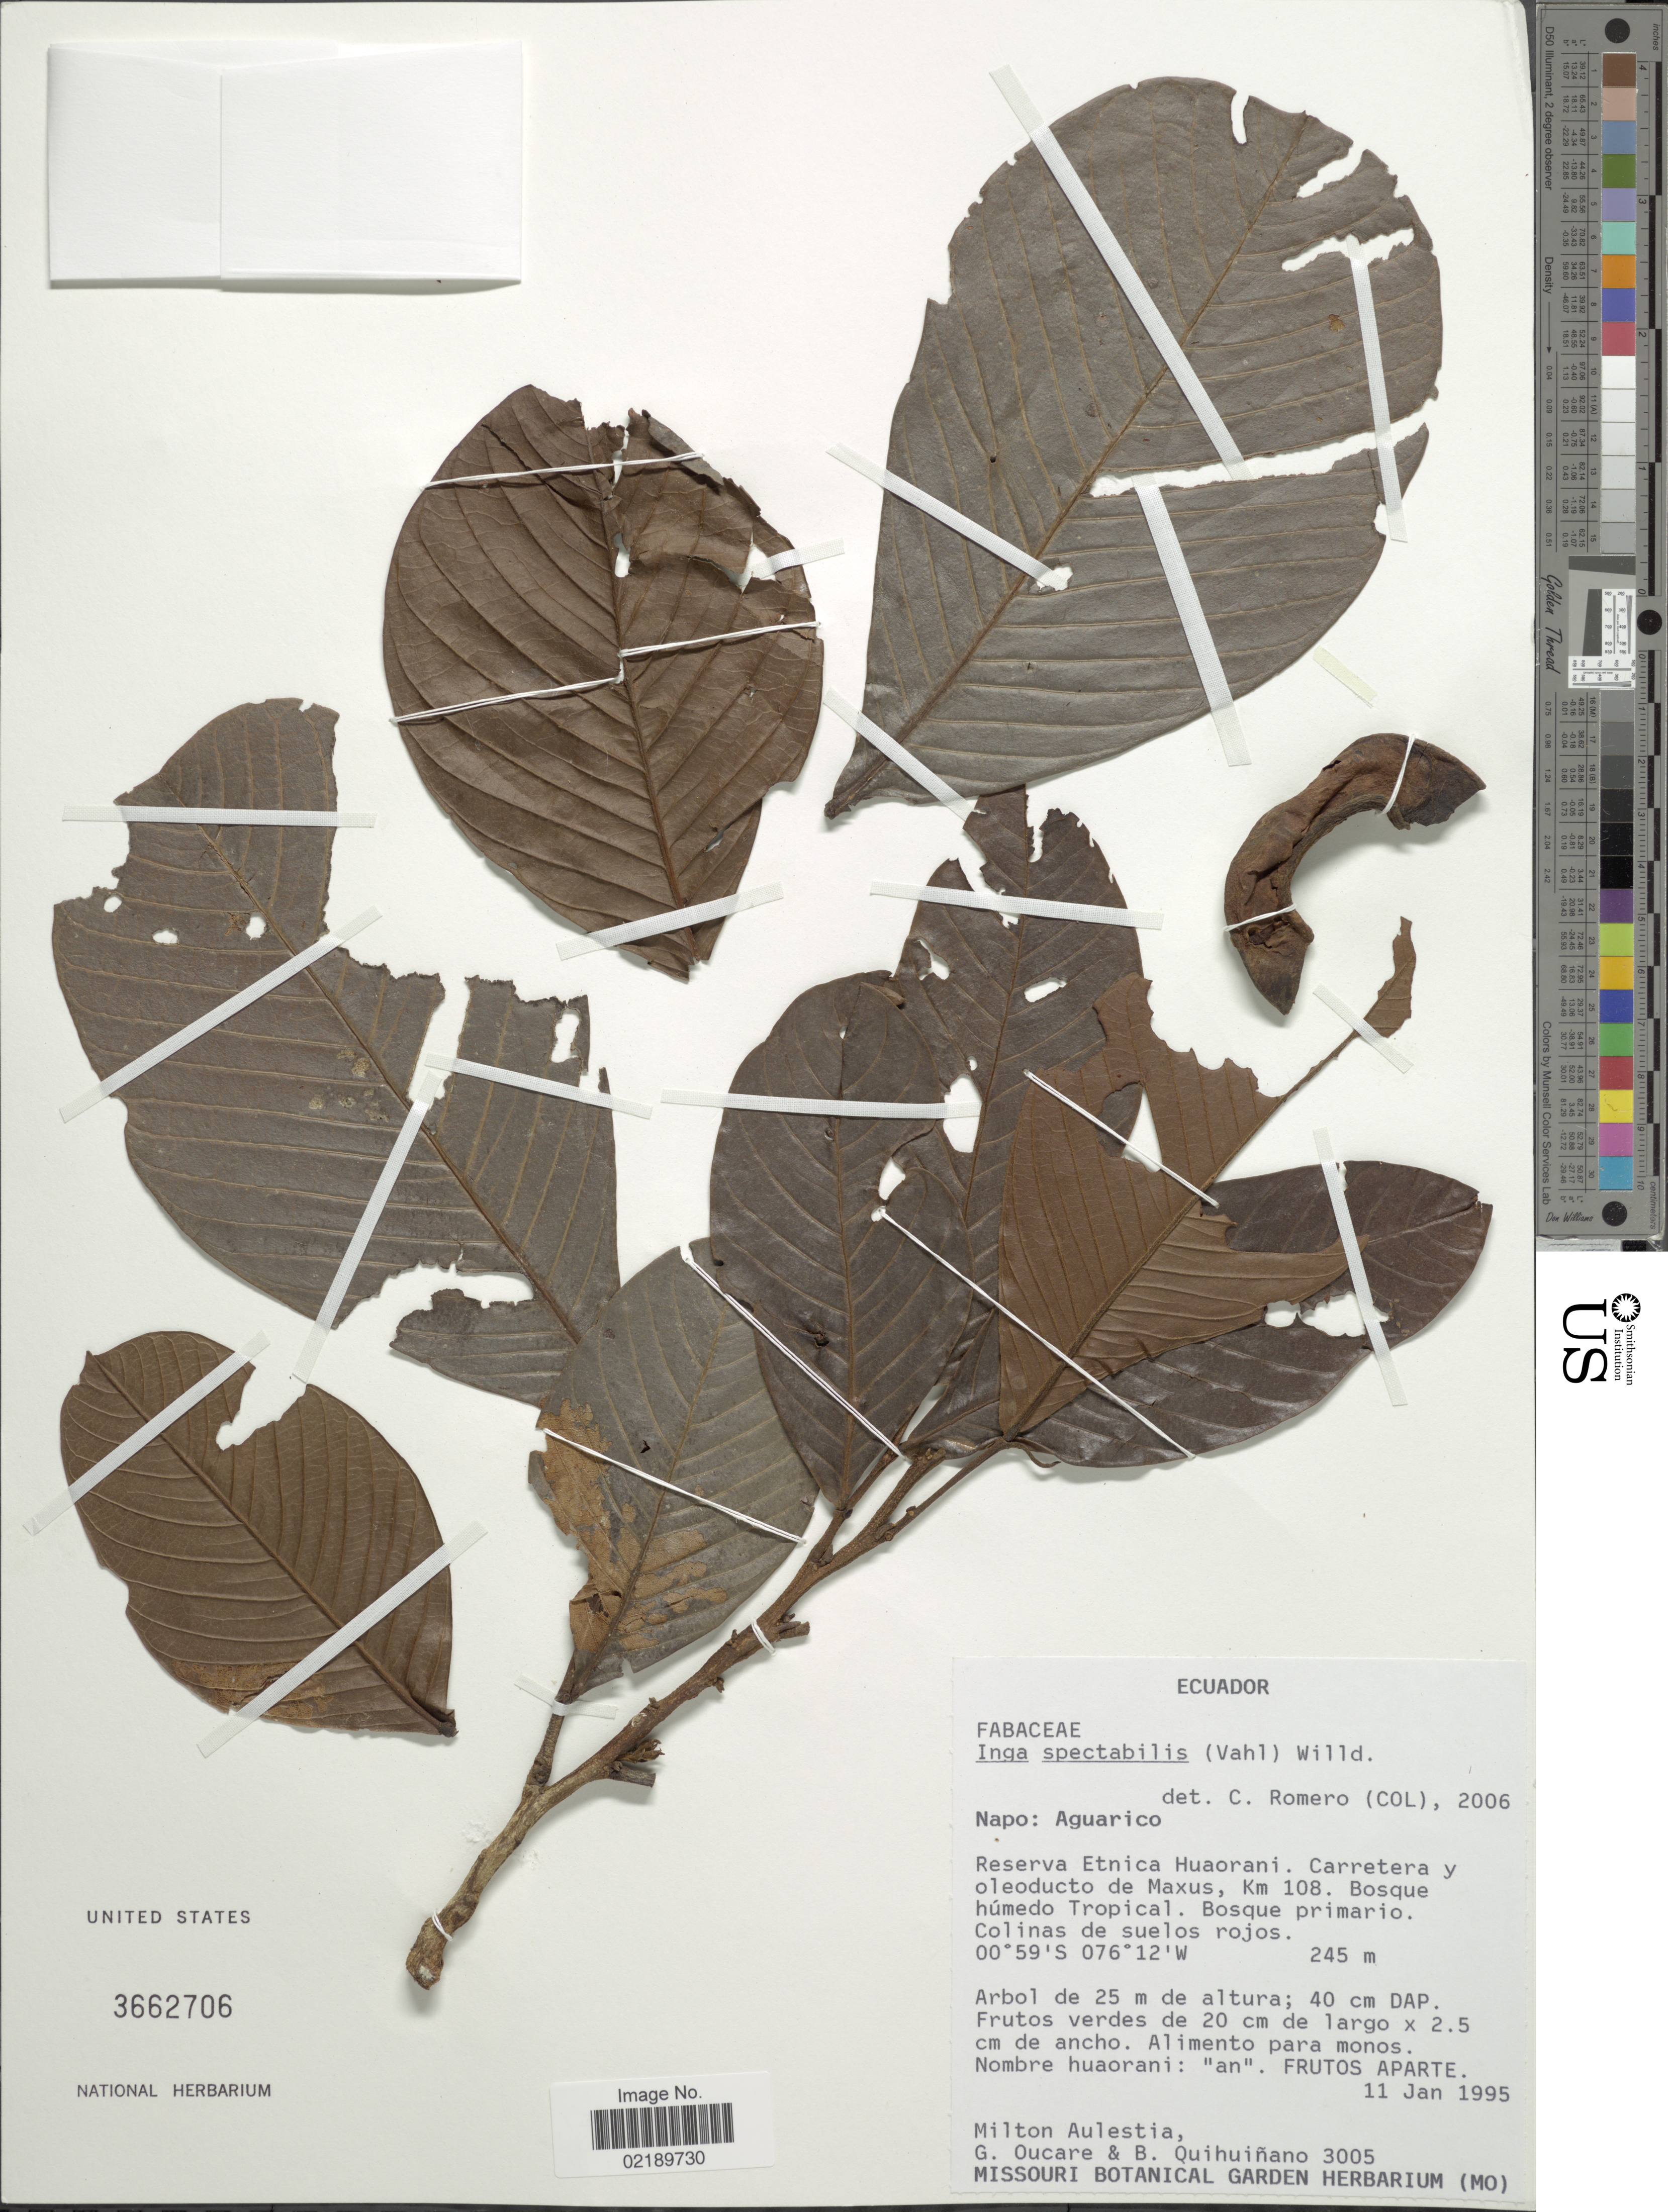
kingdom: Plantae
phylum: Tracheophyta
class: Magnoliopsida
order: Fabales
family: Fabaceae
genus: Inga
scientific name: Inga spectabilis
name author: (Vahl) Willd.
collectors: M. Aulestia, G. Oucare & B. Quihuiñano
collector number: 3005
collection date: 1995-01-11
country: Ecuador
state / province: Napo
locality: Napo: Aguarico. Reserva Etnica Huaorani. Carretera y oleoducto de Maxus, Km 108. Bosque húmedo Tropical.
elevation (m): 245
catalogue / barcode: US 3662706